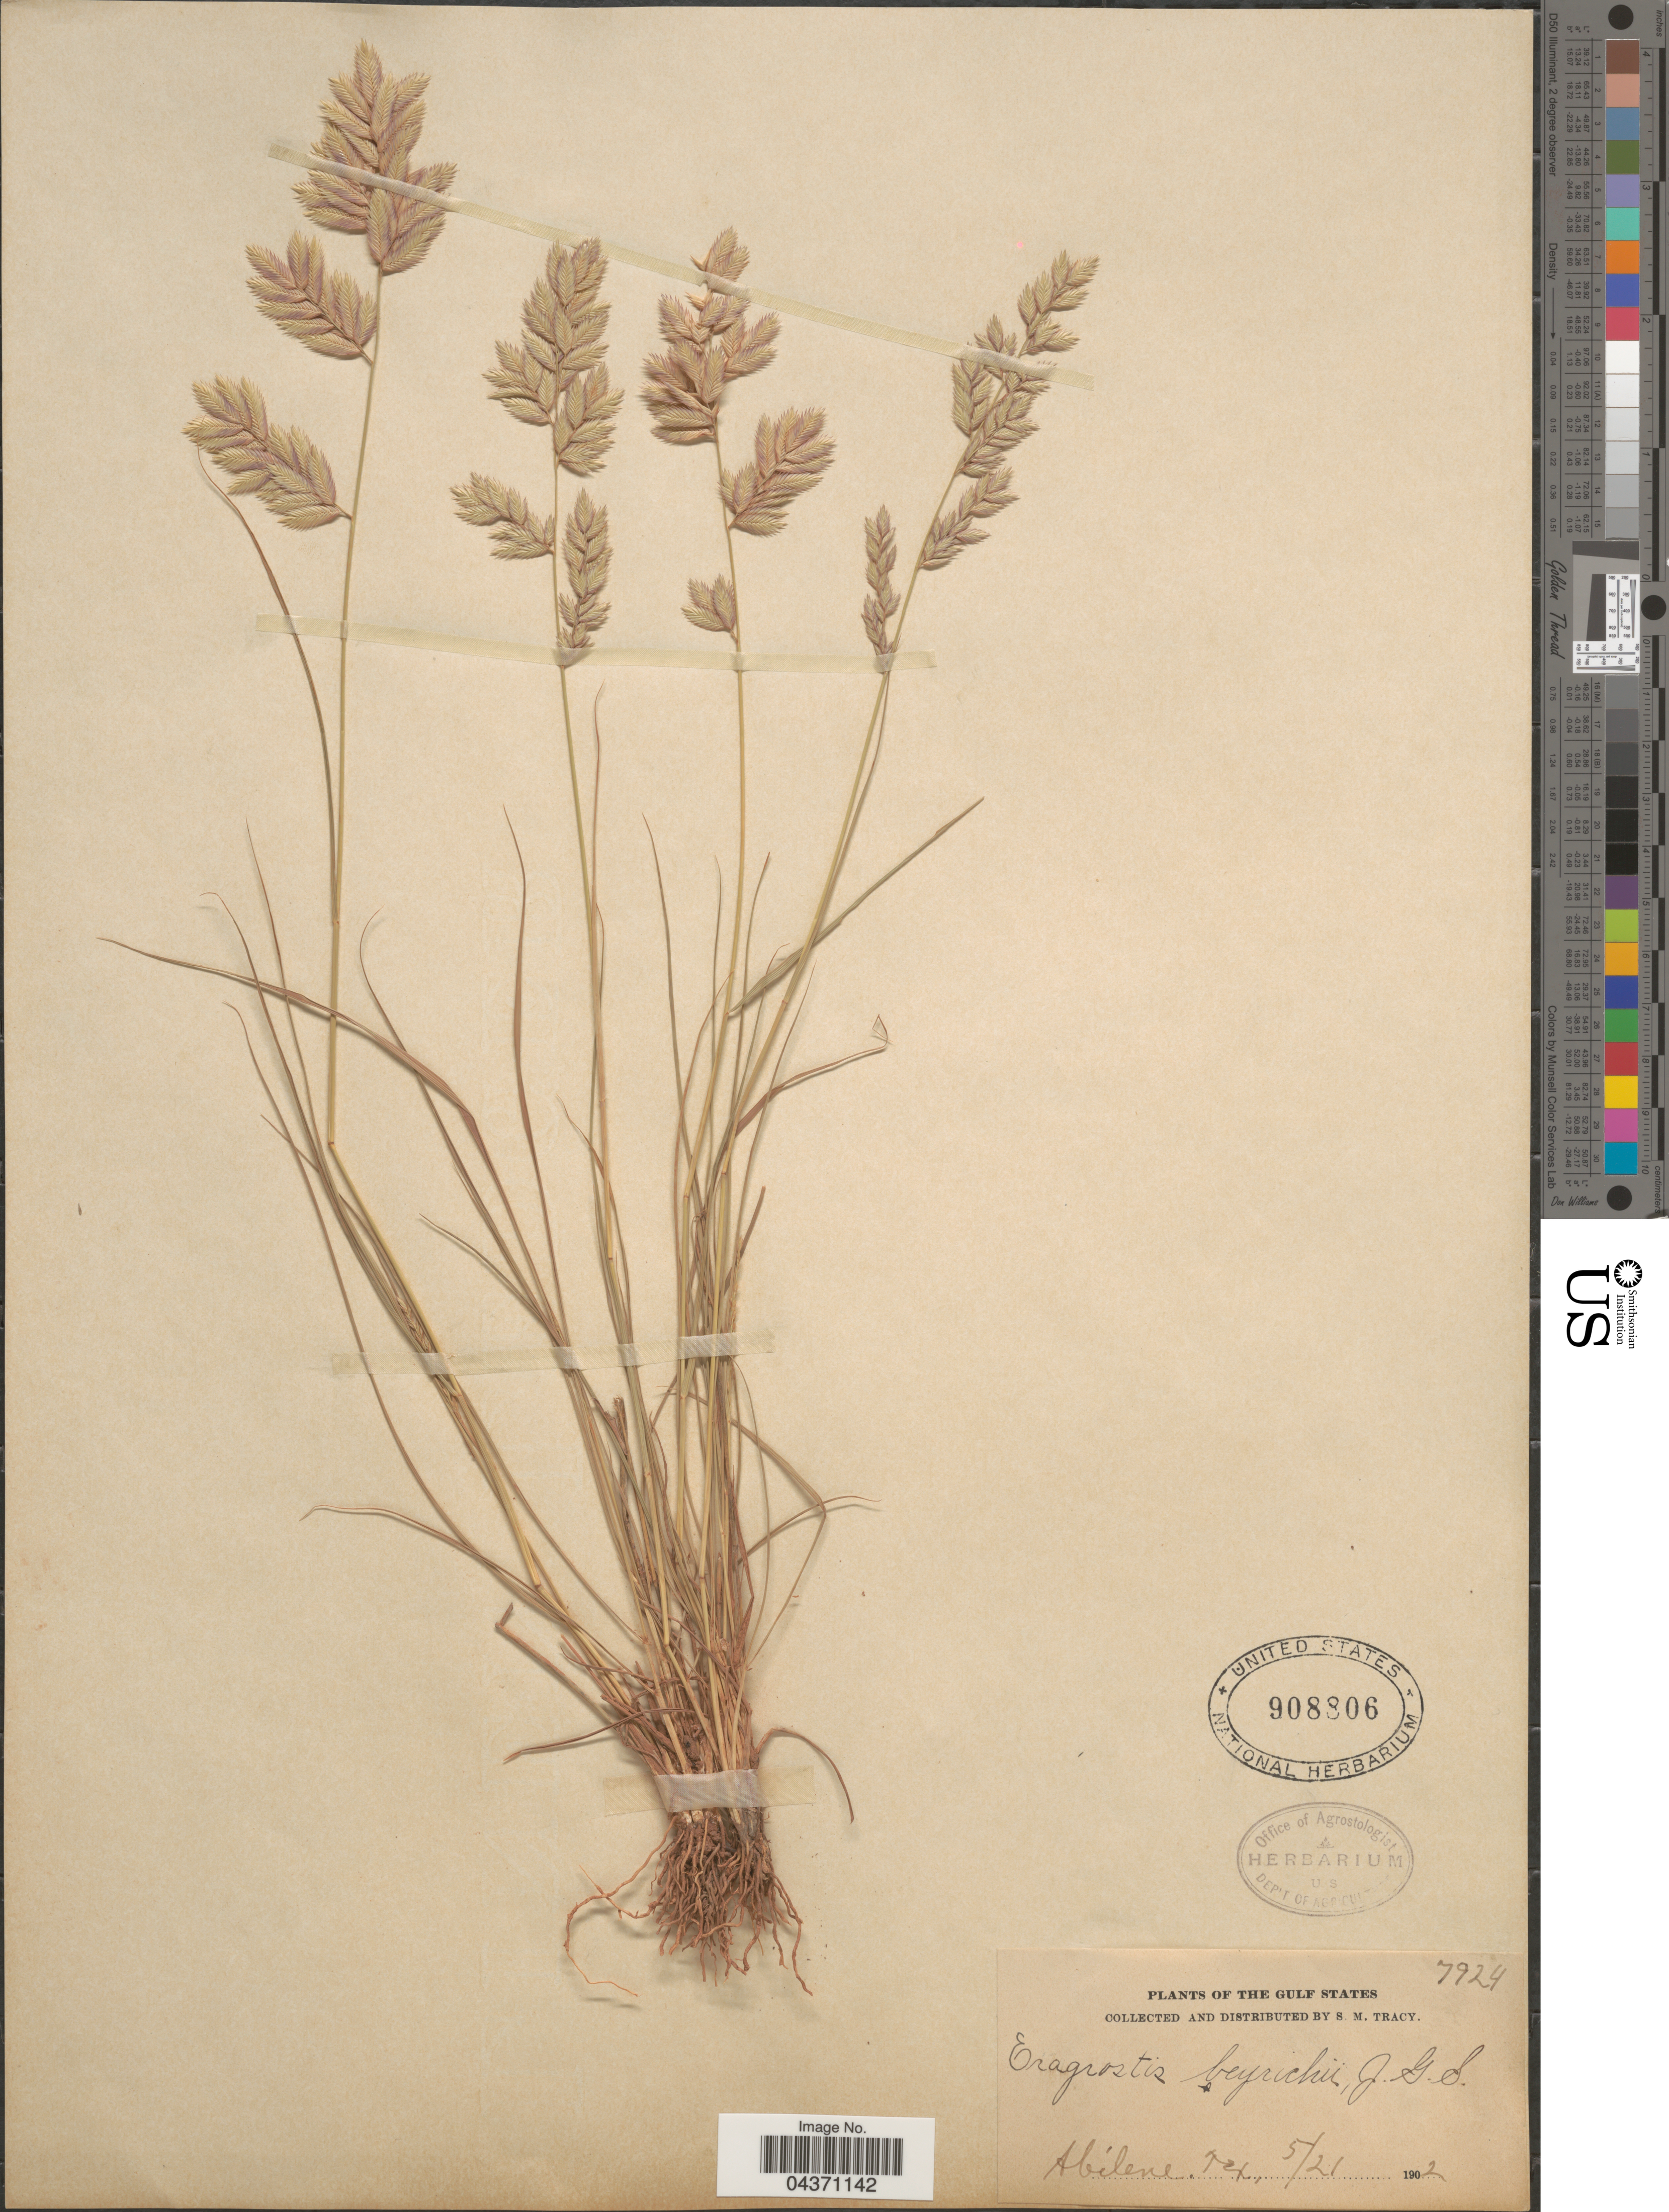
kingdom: Plantae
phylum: Tracheophyta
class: Liliopsida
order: Poales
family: Poaceae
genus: Eragrostis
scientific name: Eragrostis secundiflora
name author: J. Presl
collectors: S. M. Tracy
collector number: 7924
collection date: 1902-05-21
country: United States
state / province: Texas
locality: Gulf States. Abilene.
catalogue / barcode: US 908806